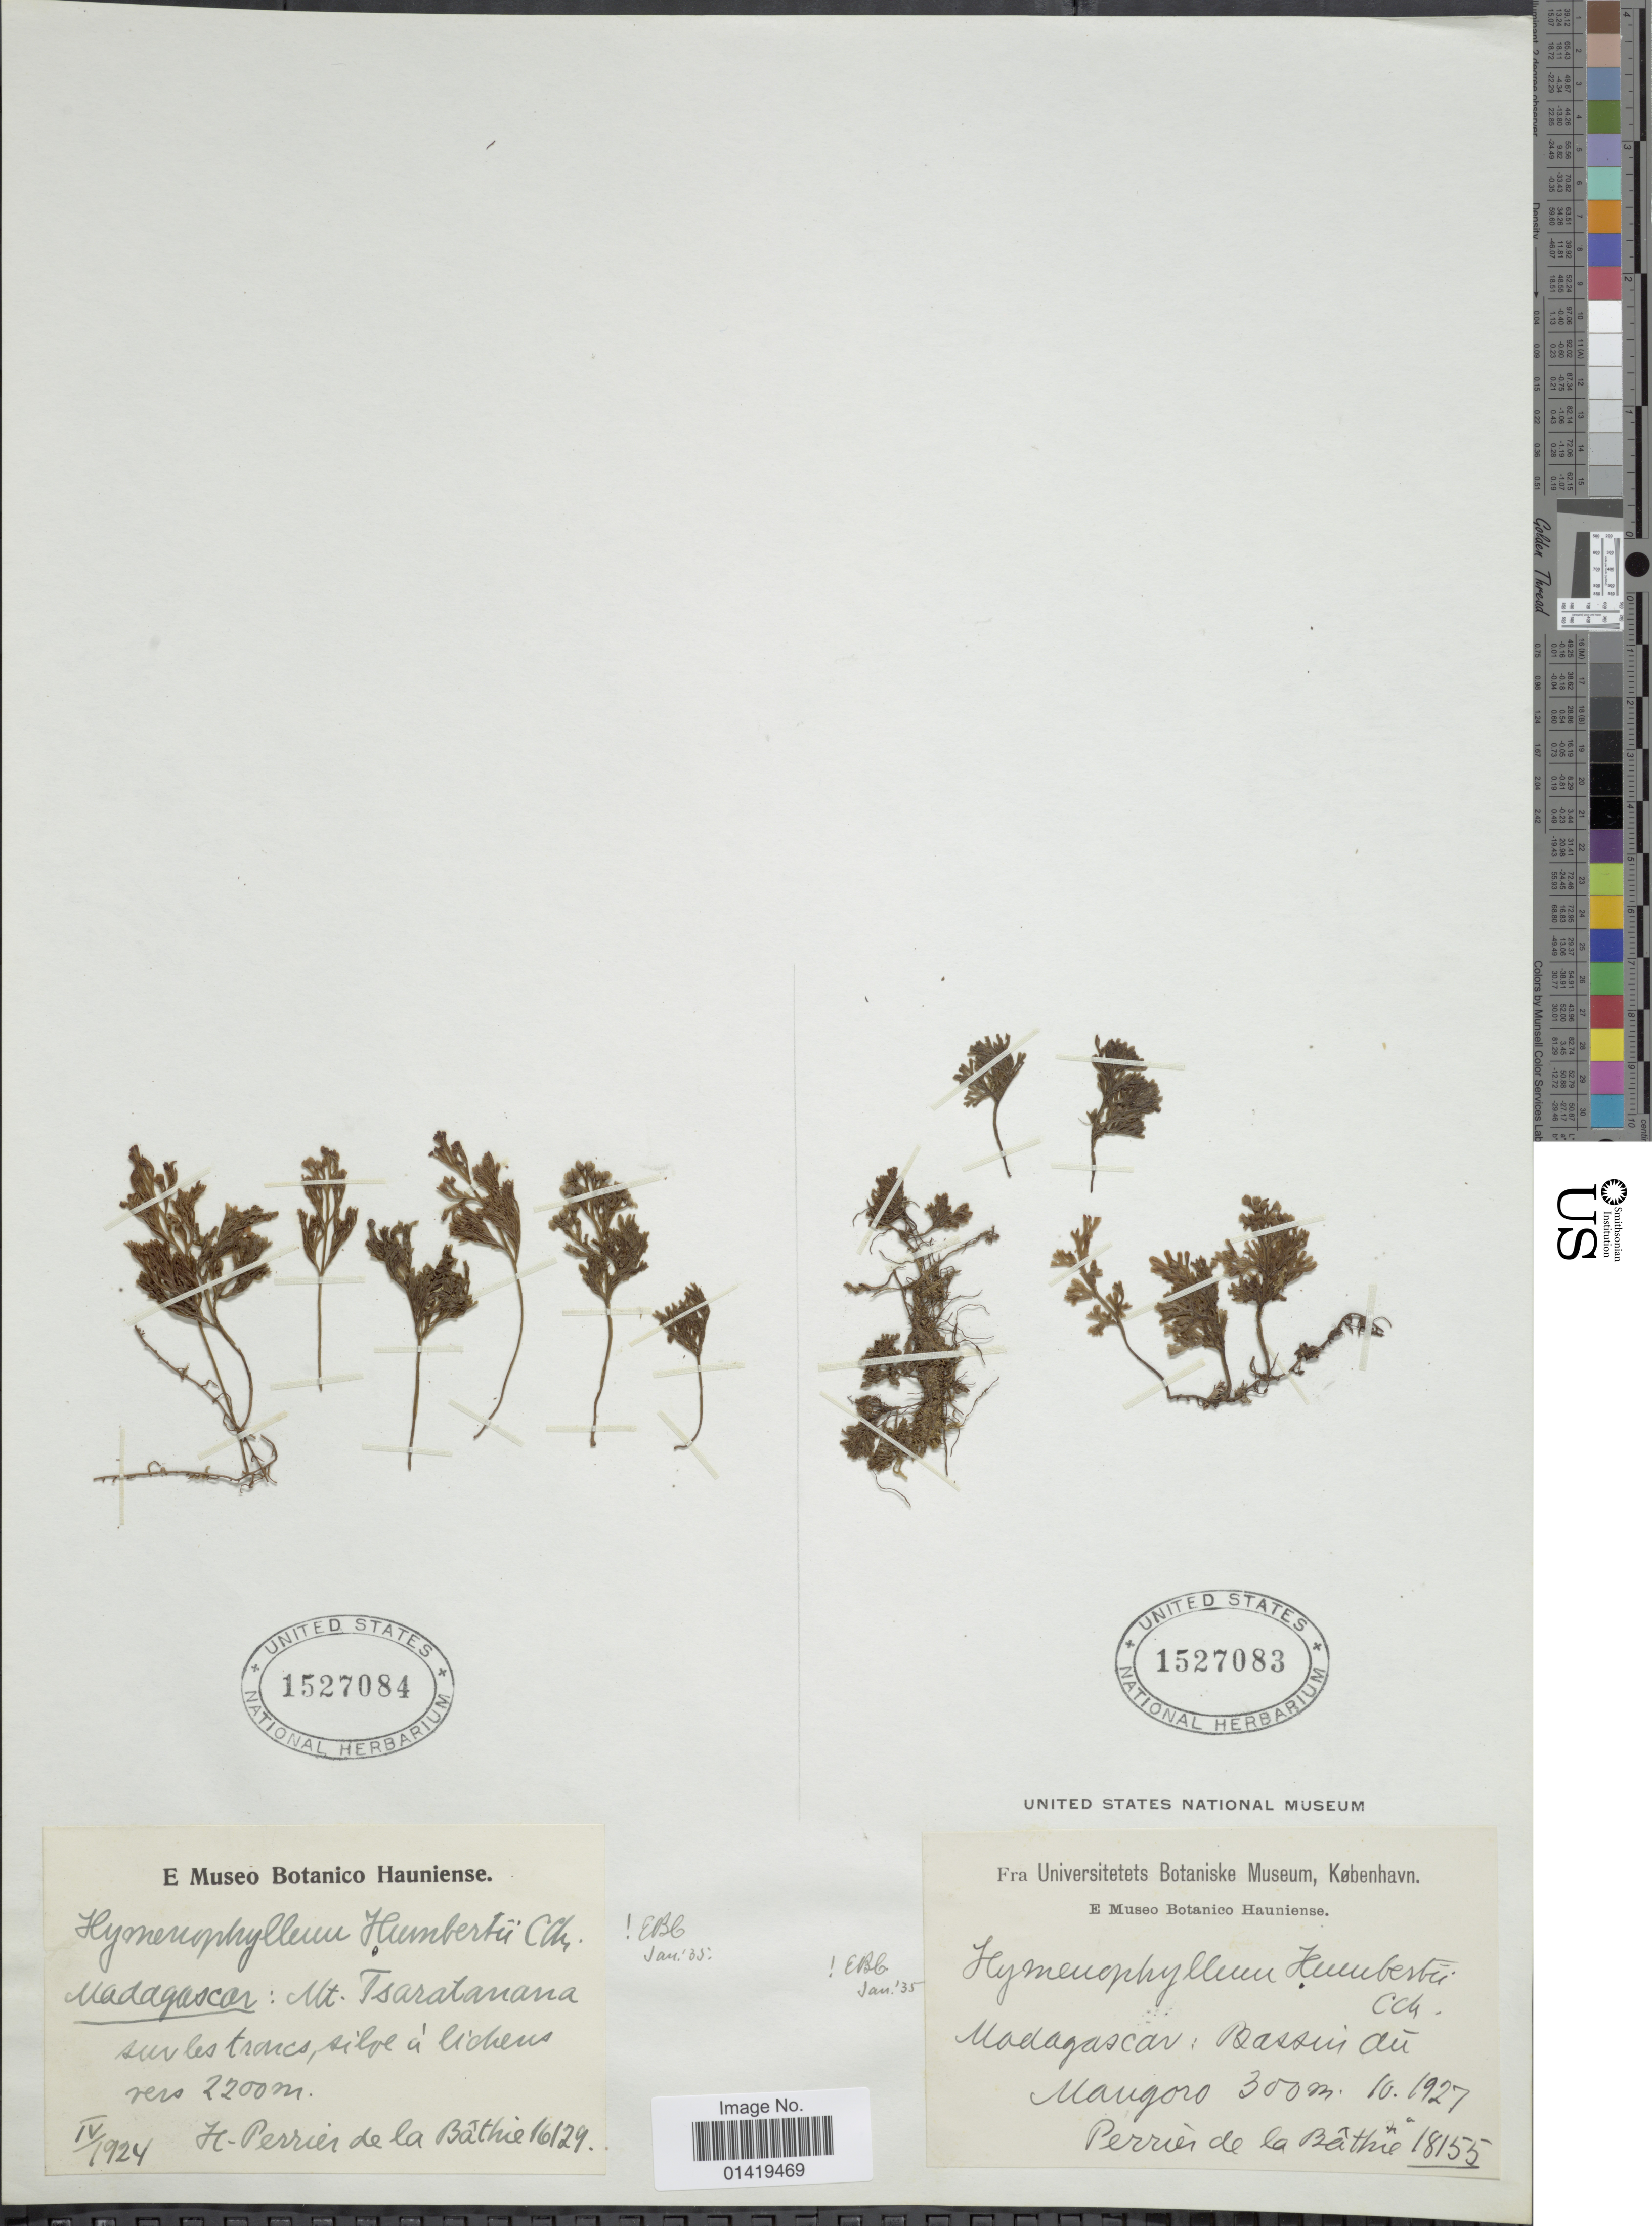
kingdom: Plantae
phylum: Tracheophyta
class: Polypodiopsida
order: Hymenophyllales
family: Hymenophyllaceae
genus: Hymenophyllum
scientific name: Hymenophyllum humbertii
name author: C. Chr.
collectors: H. Perrier de la Bâthie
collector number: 18155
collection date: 1927-10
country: Madagascar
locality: Bassin du Mangoro.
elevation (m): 300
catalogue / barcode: US 1527083-2